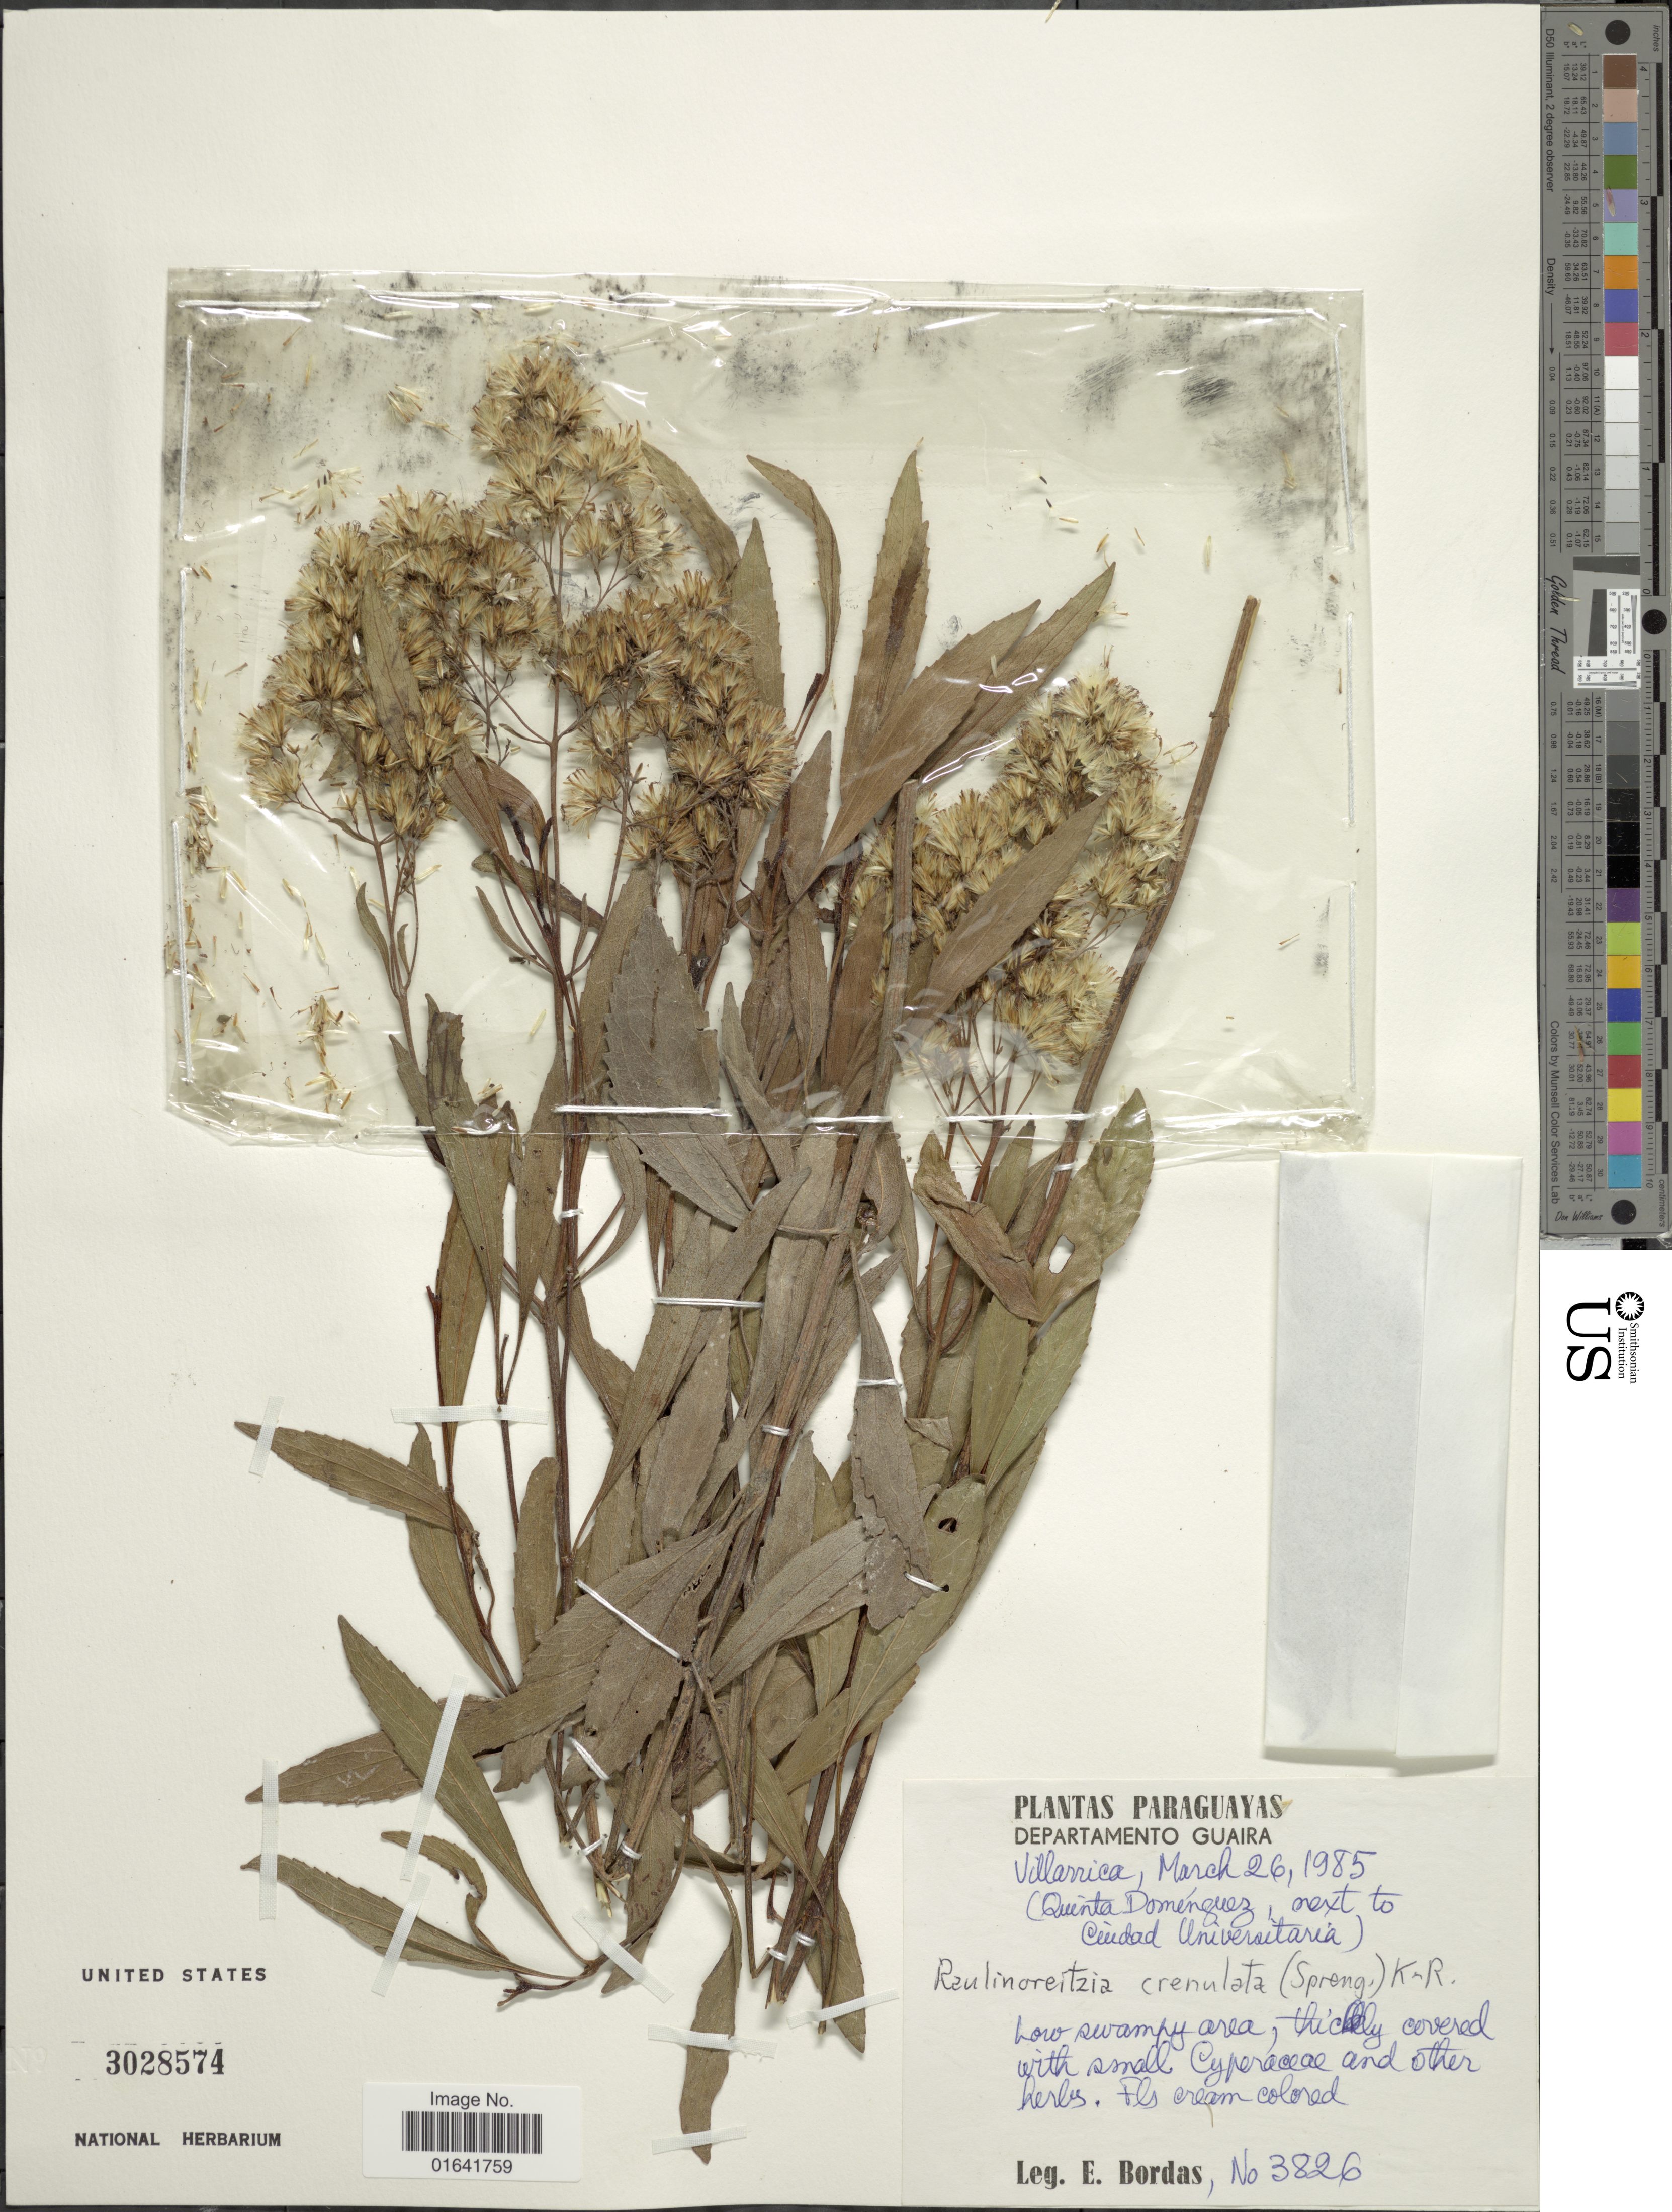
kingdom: Plantae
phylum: Tracheophyta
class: Magnoliopsida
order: Asterales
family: Asteraceae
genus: Raulinoreitzia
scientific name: Raulinoreitzia crenulata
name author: (Spreng.) R.M. King & H. Rob.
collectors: E. Bordas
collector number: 3826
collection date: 1985-03-26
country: Paraguay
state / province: Guaira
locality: Villarrica (Quenta Domguez, next to Ciudad Universitaria), low swampy area.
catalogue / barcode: US 3028574